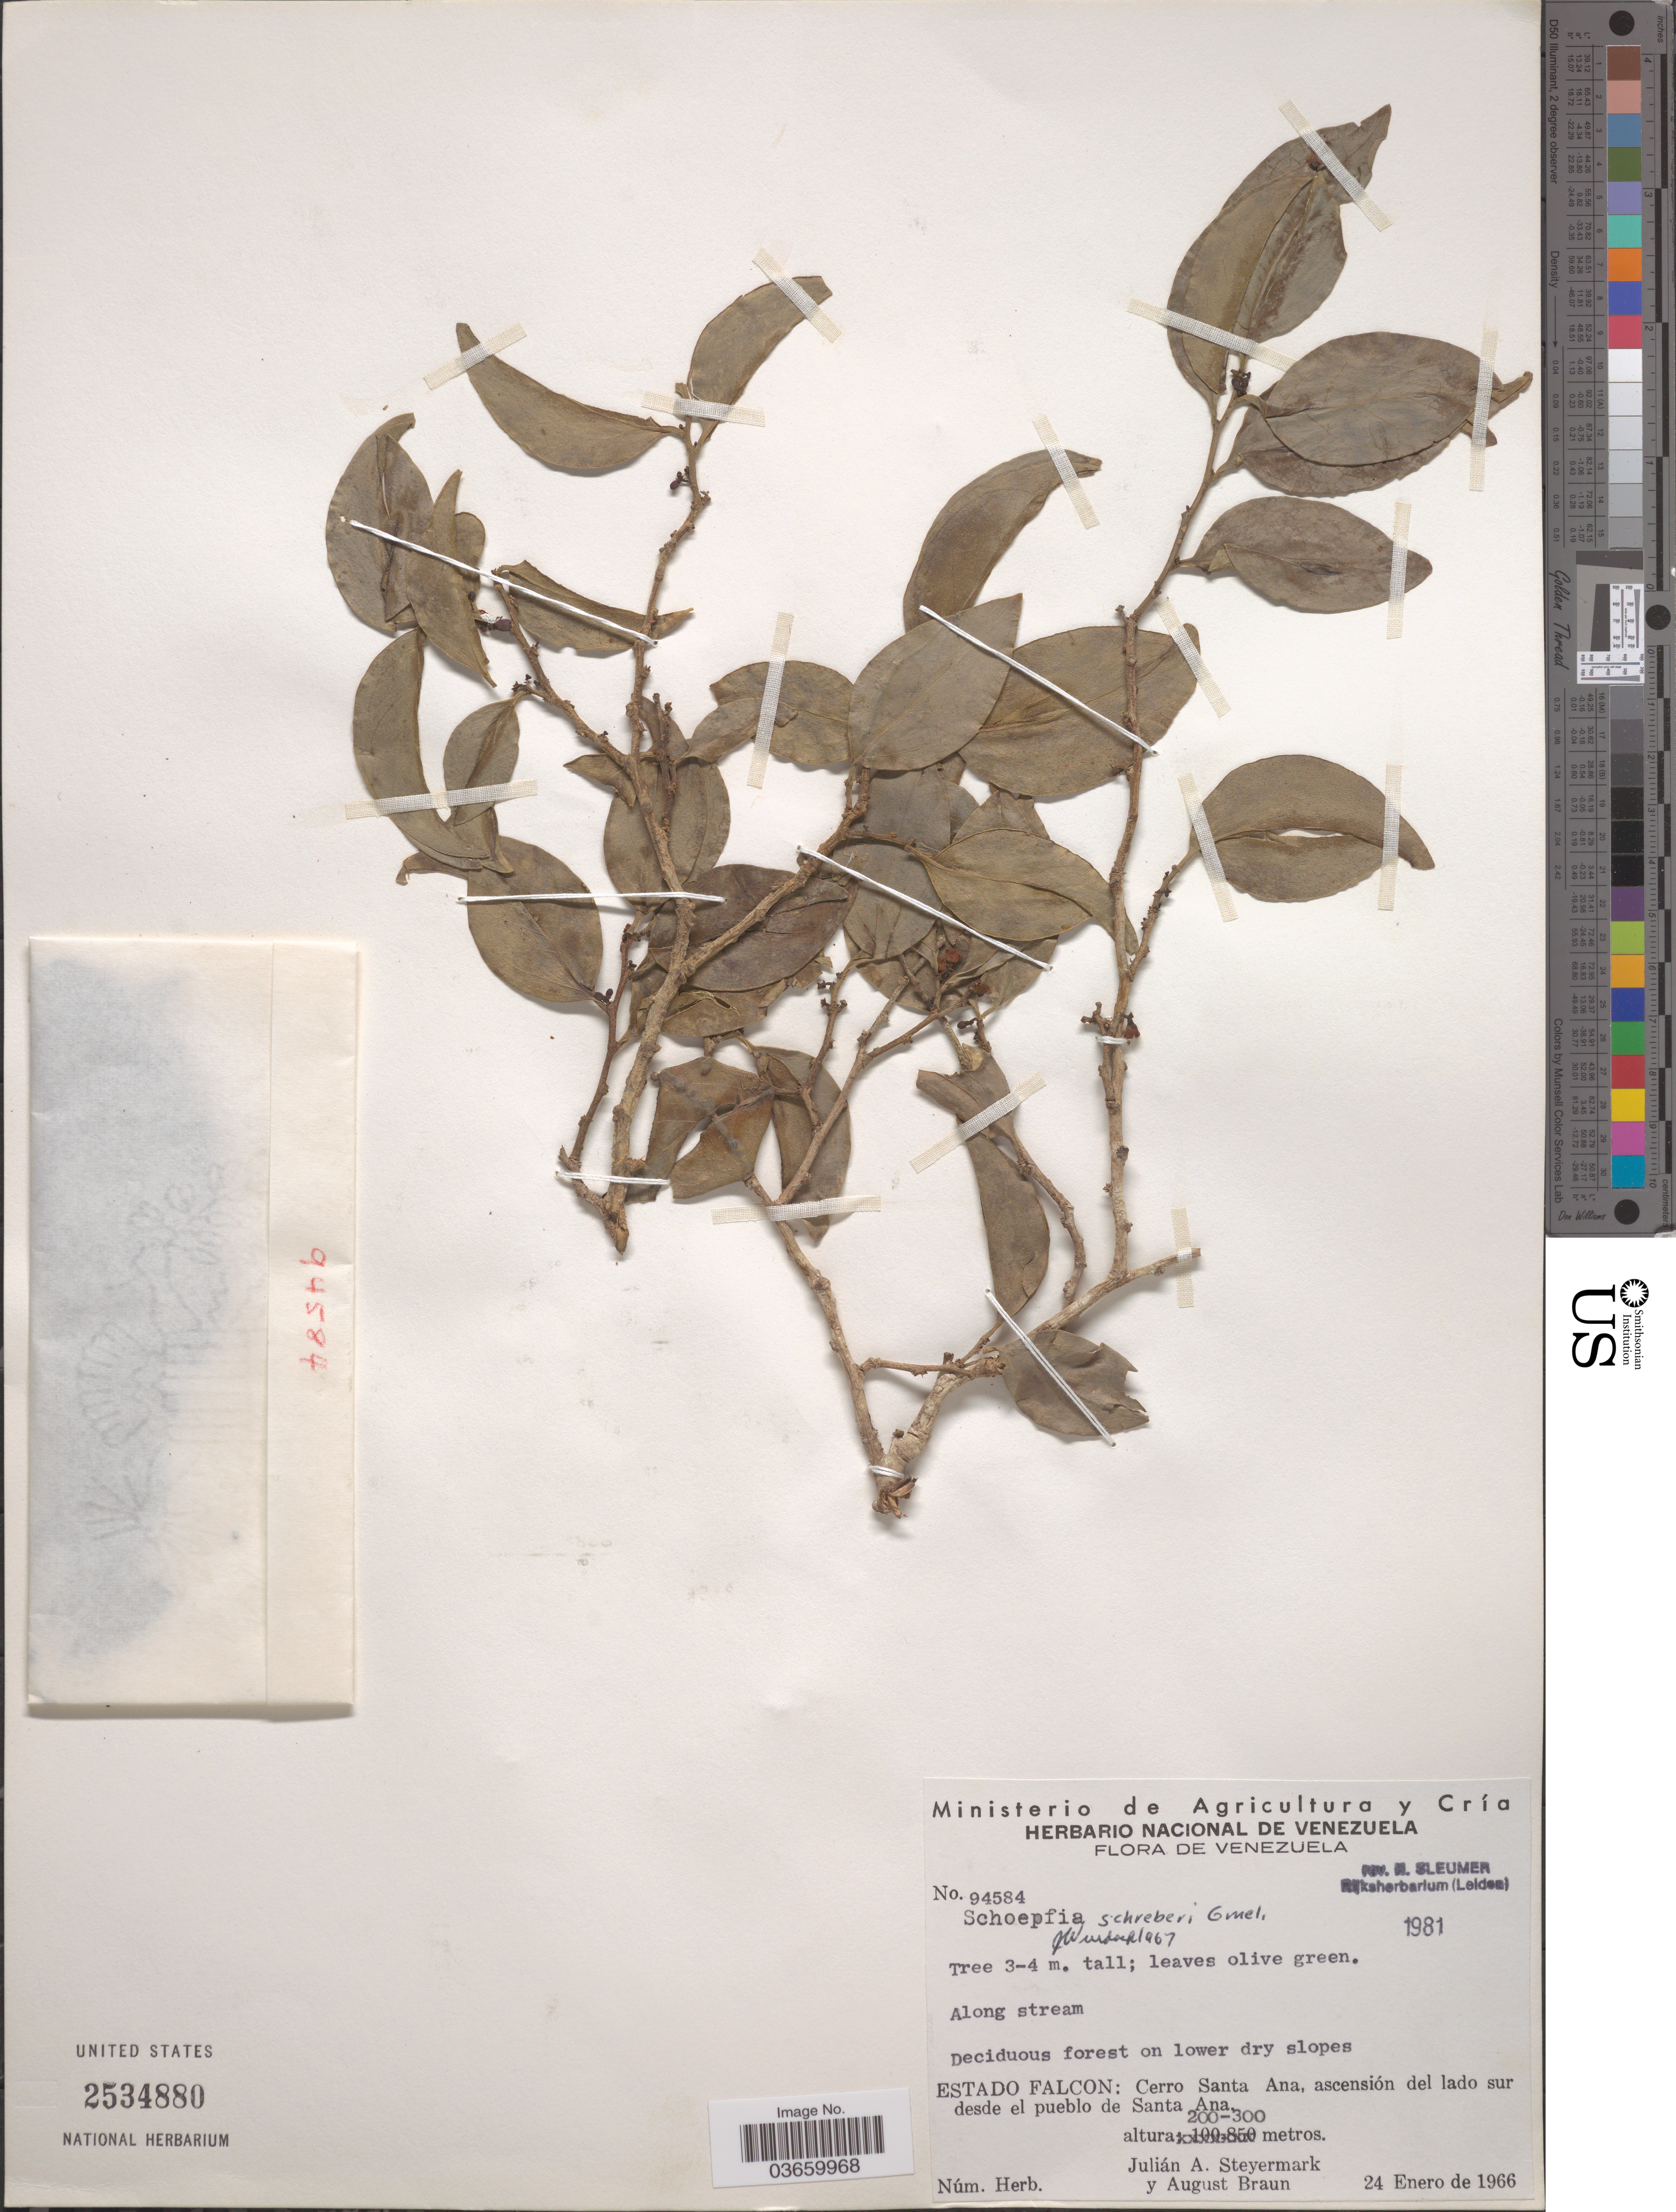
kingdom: Plantae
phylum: Tracheophyta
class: Magnoliopsida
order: Santalales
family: Schoepfiaceae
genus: Schoepfia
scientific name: Schoepfia schreberi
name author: J.F. Gmel.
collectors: J. Steyermark & A. Braum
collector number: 94584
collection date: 1966-01-24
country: Venezuela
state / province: Falcón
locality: Cerro Santa Ana, ascensión del lado sur desde el pueblo de Santa Ana.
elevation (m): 200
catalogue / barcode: US 2534880